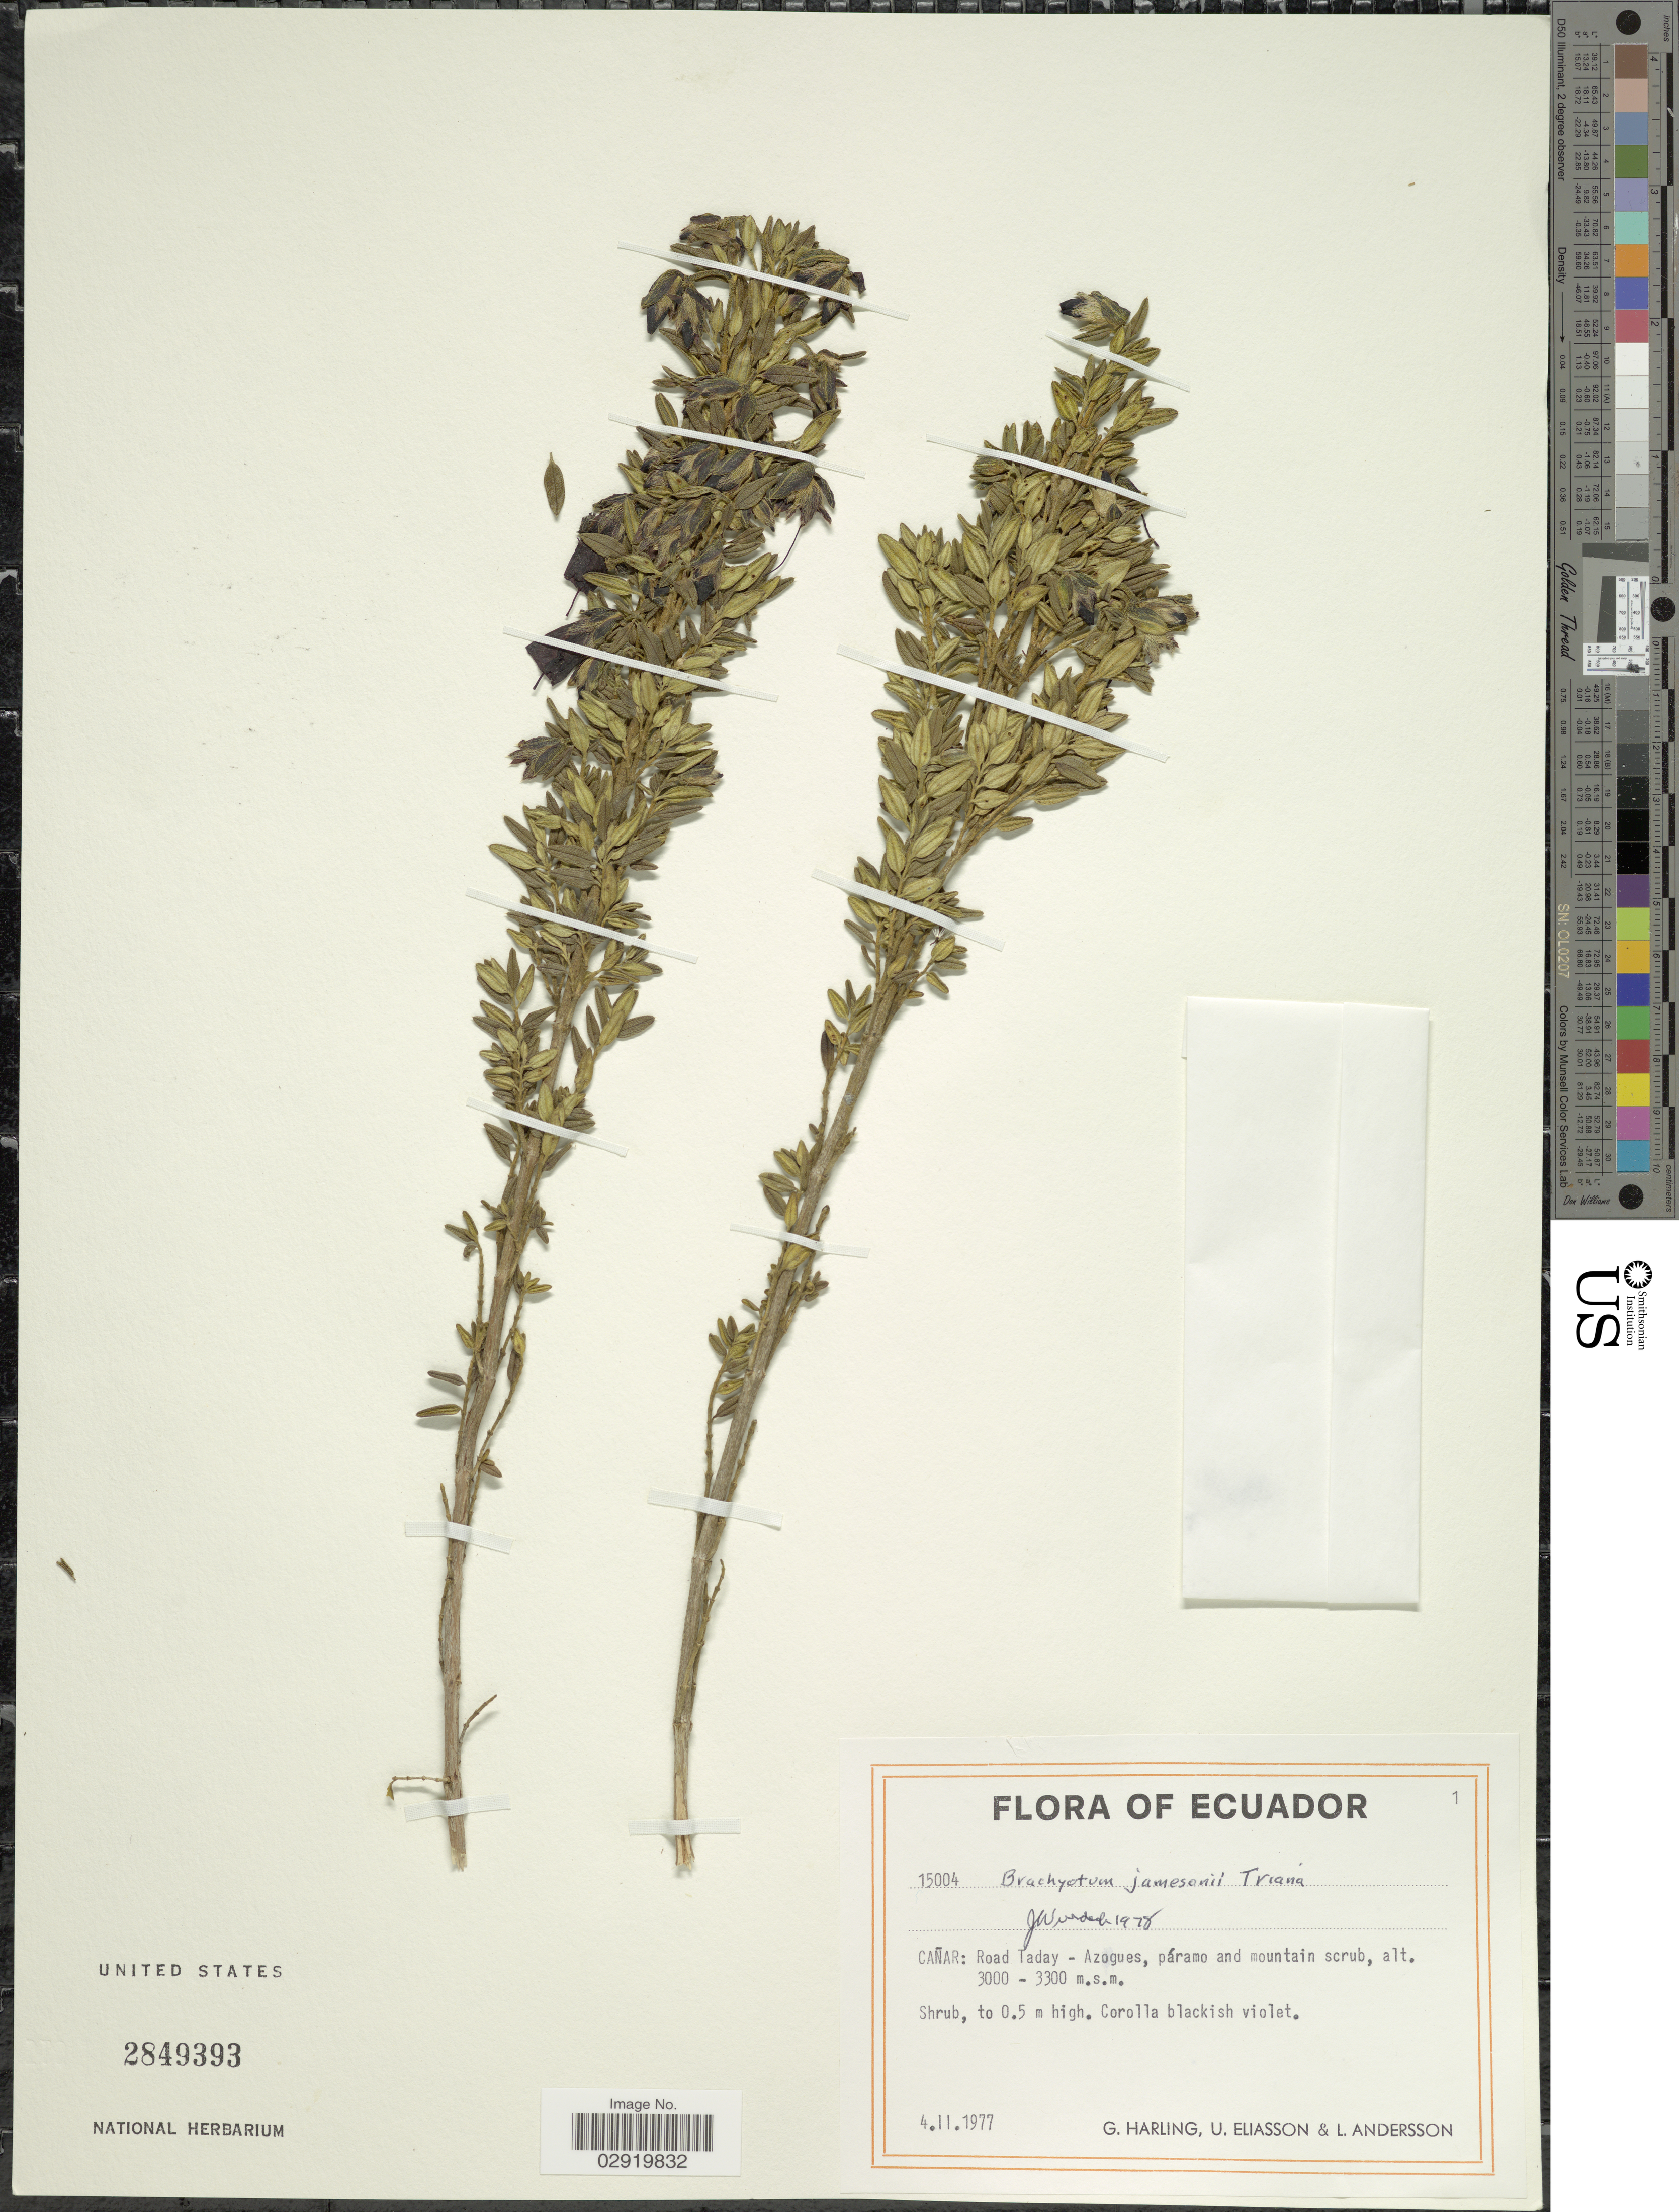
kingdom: Plantae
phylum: Tracheophyta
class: Magnoliopsida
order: Myrtales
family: Melastomataceae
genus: Brachyotum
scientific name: Brachyotum jamesonii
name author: Triana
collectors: G. Harling, U. Eliasson & L. Andersson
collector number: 15004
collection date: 1977-02-04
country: Ecuador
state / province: Cañar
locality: Road Taday - Azogues, páramo and mountain scrub.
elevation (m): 3000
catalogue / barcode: US 2849393